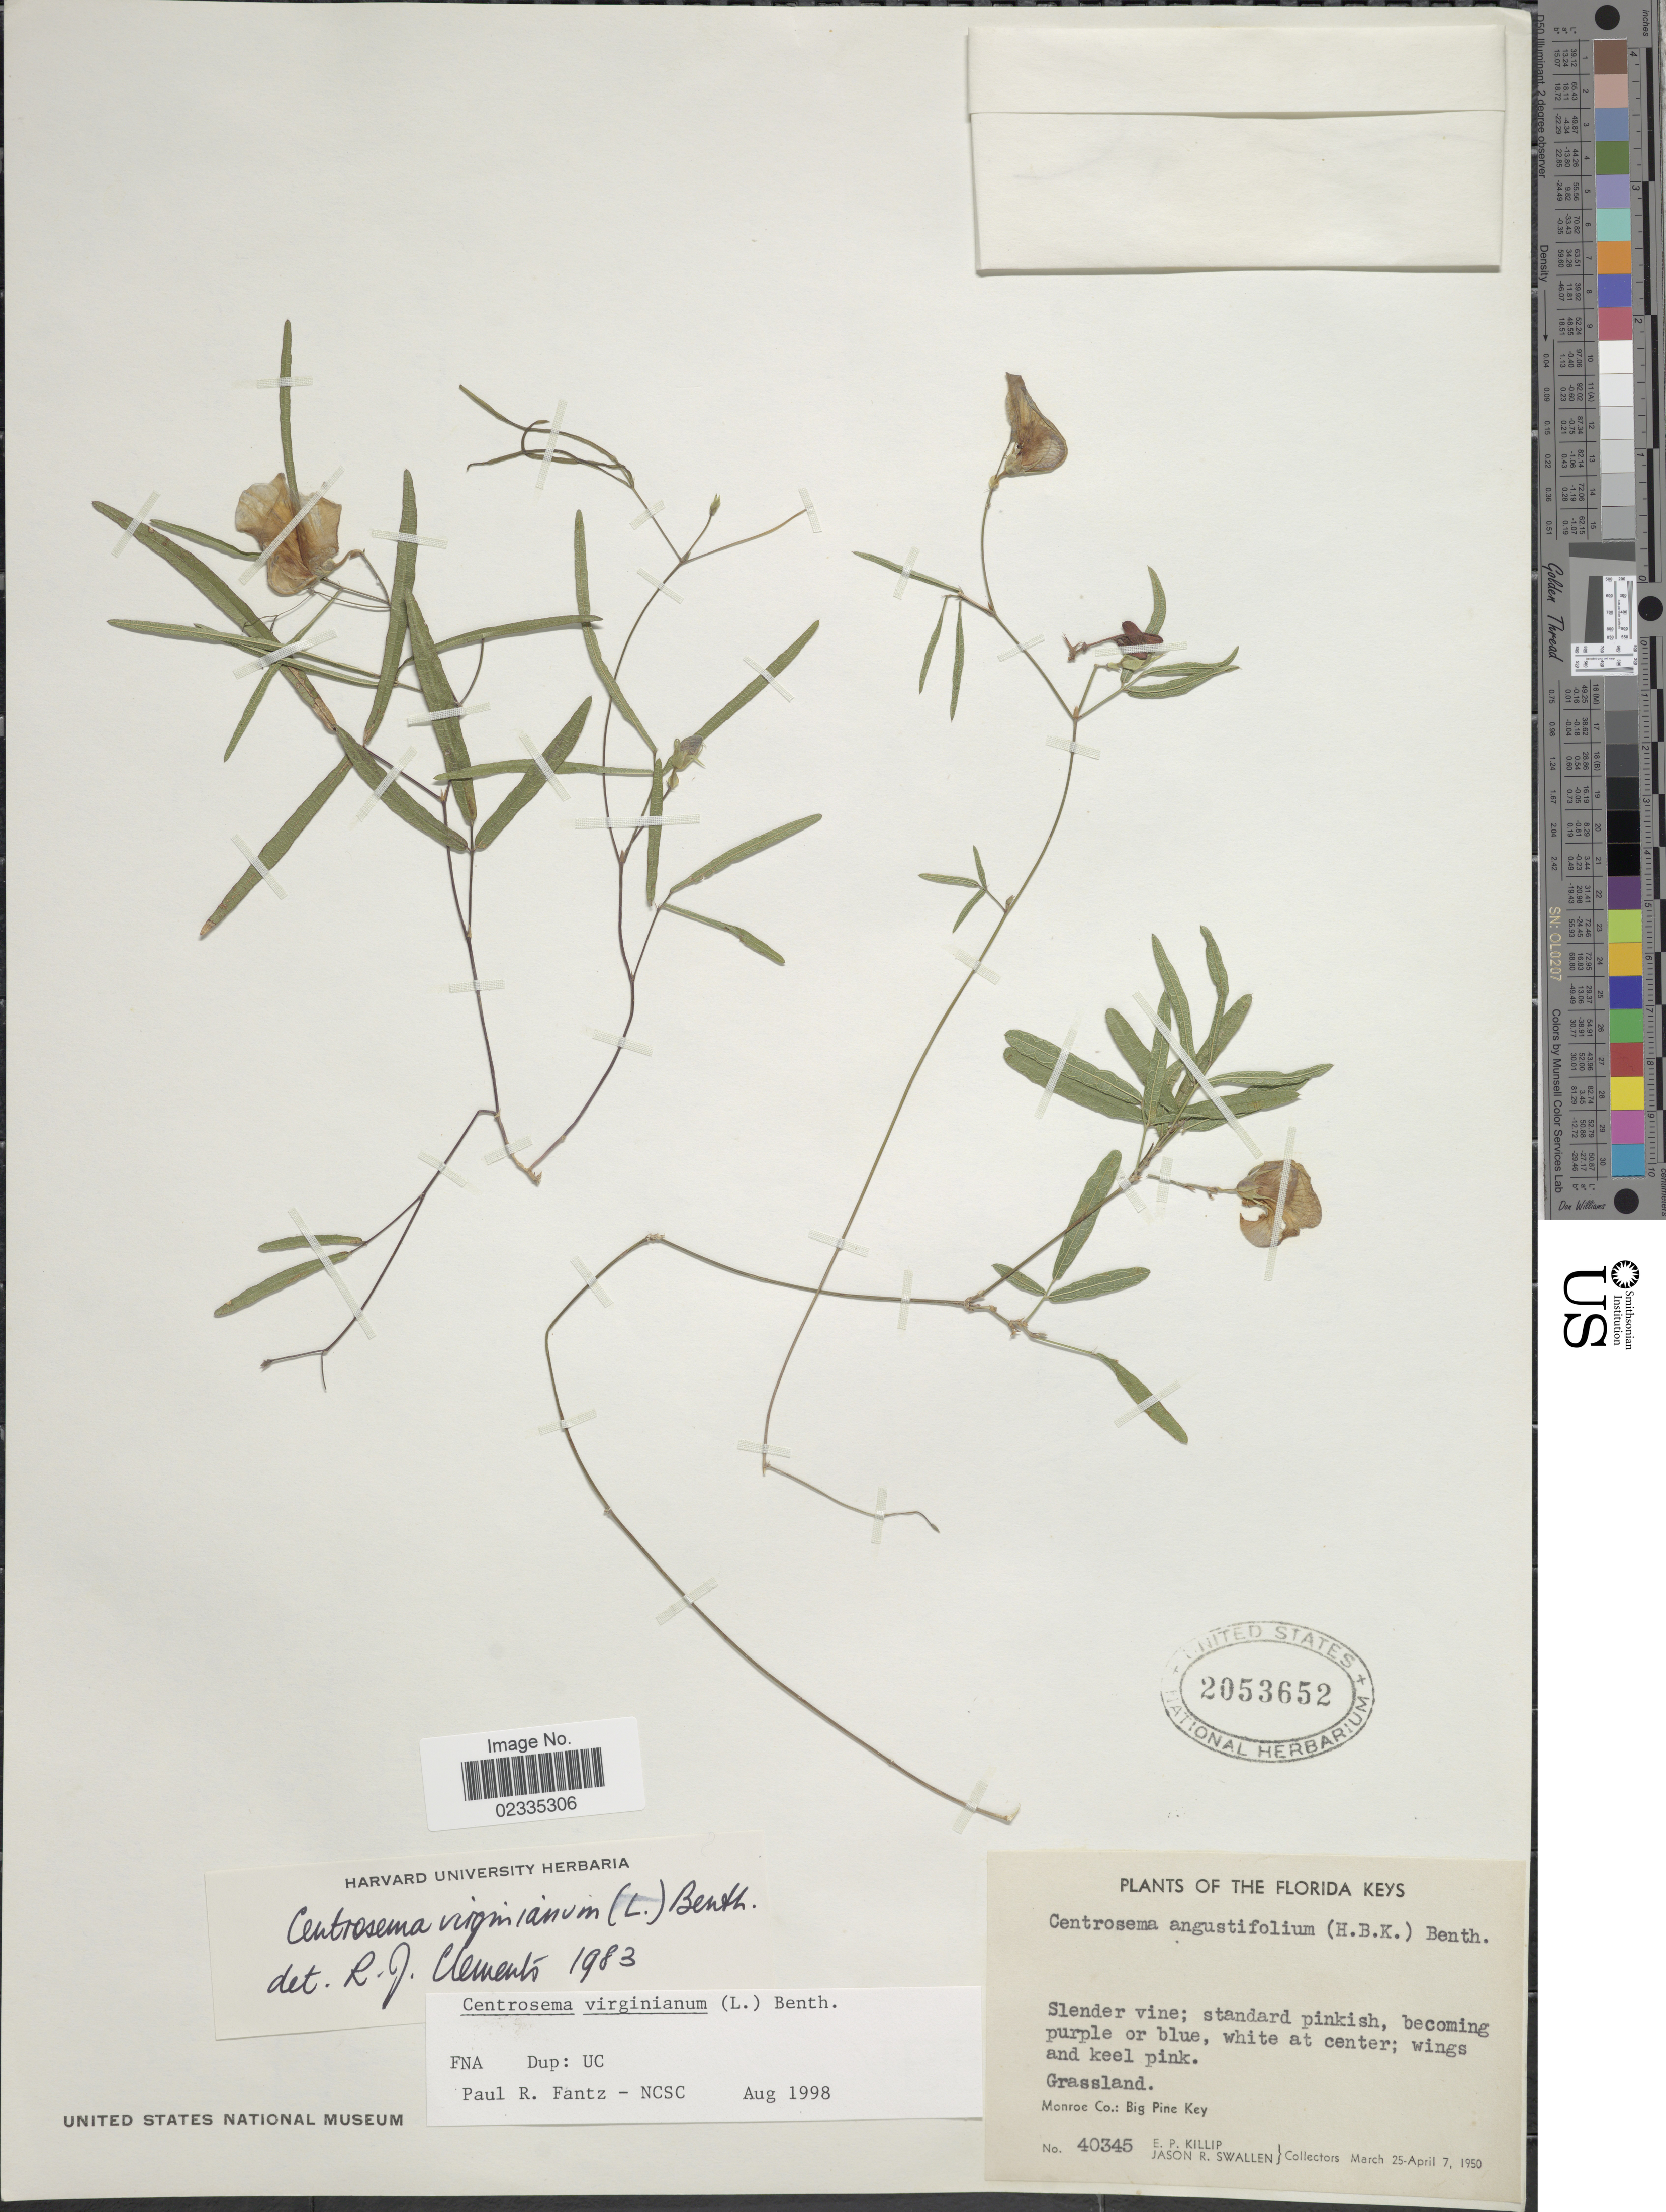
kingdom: Plantae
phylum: Tracheophyta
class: Magnoliopsida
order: Fabales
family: Fabaceae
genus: Centrosema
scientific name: Centrosema virginianum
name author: (L.) Benth.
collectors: E. P. Killip & J. R. Swallen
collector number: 40345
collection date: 1950-03-25/1950-04-07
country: United States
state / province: Florida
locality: Florida Keys. Grassland. Monroe Co.: Big Pine Key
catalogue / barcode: US 2053652